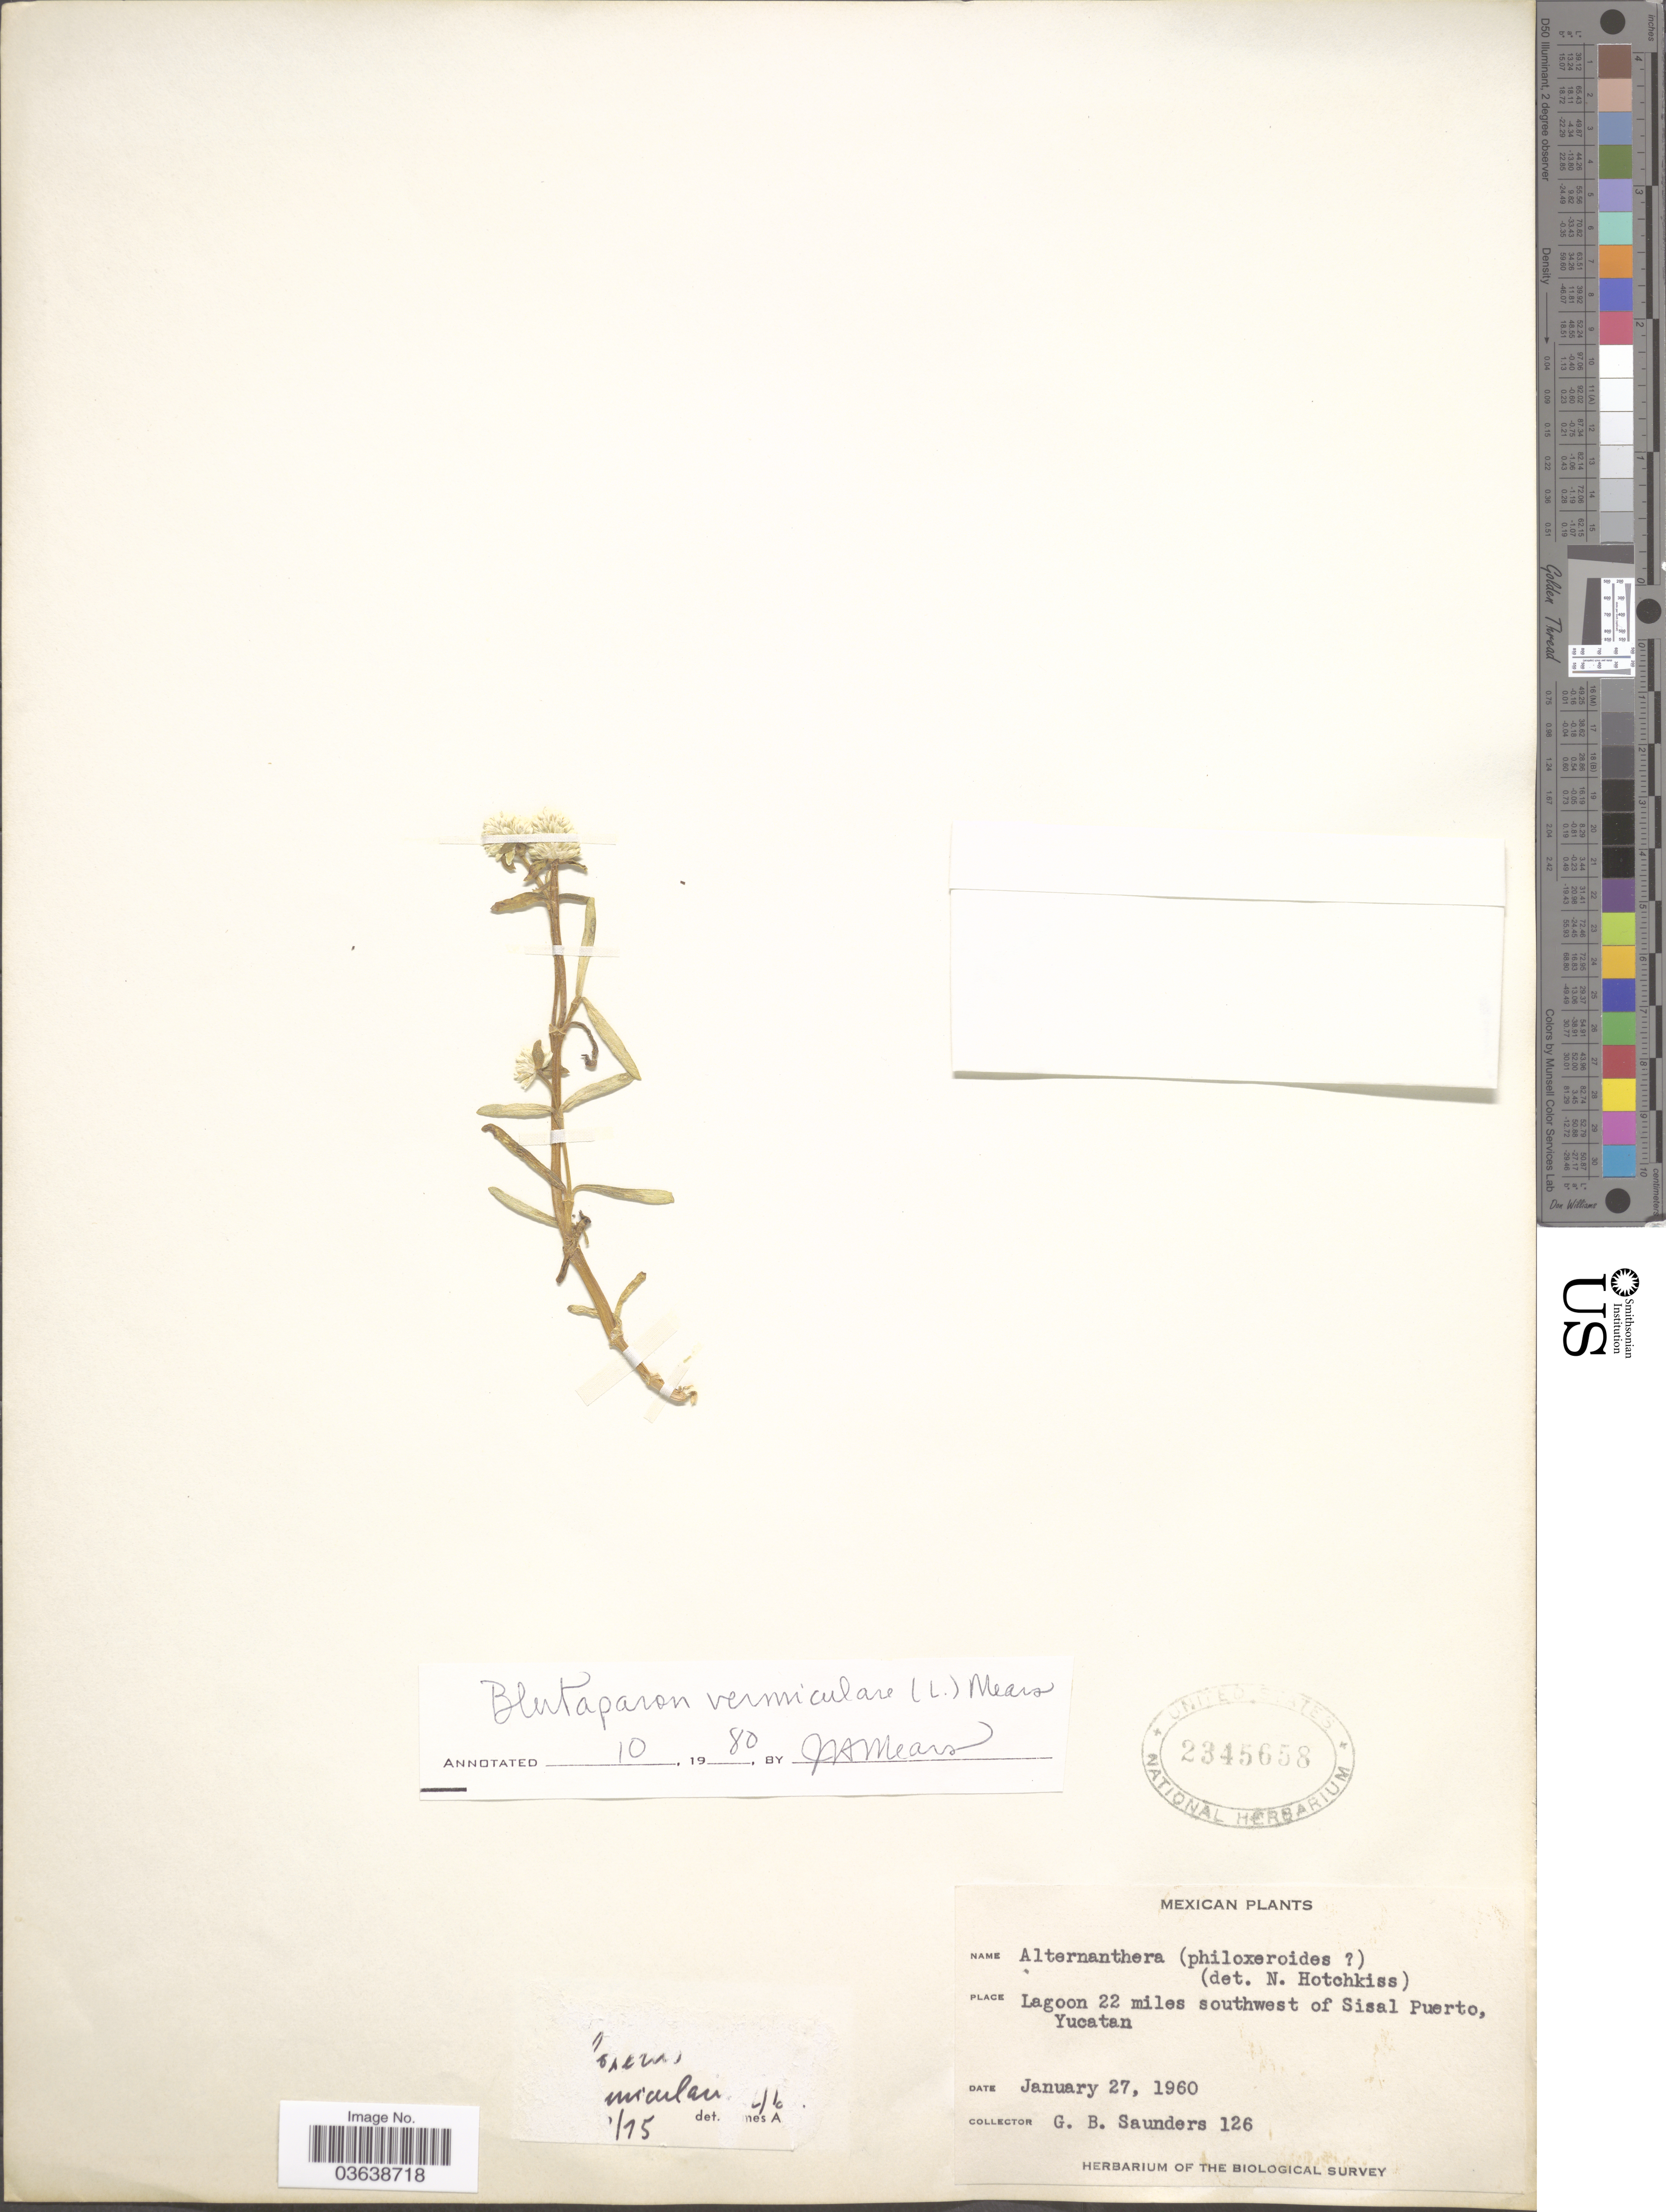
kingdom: Plantae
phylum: Tracheophyta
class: Magnoliopsida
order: Caryophyllales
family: Amaranthaceae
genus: Iresine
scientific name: Iresine celosia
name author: L.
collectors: G. B. Saunders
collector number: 126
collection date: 1960-01-27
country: Mexico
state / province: Yucatán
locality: Lagoon 22 miles southwest of Sisal Puerto.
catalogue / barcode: US 2345658